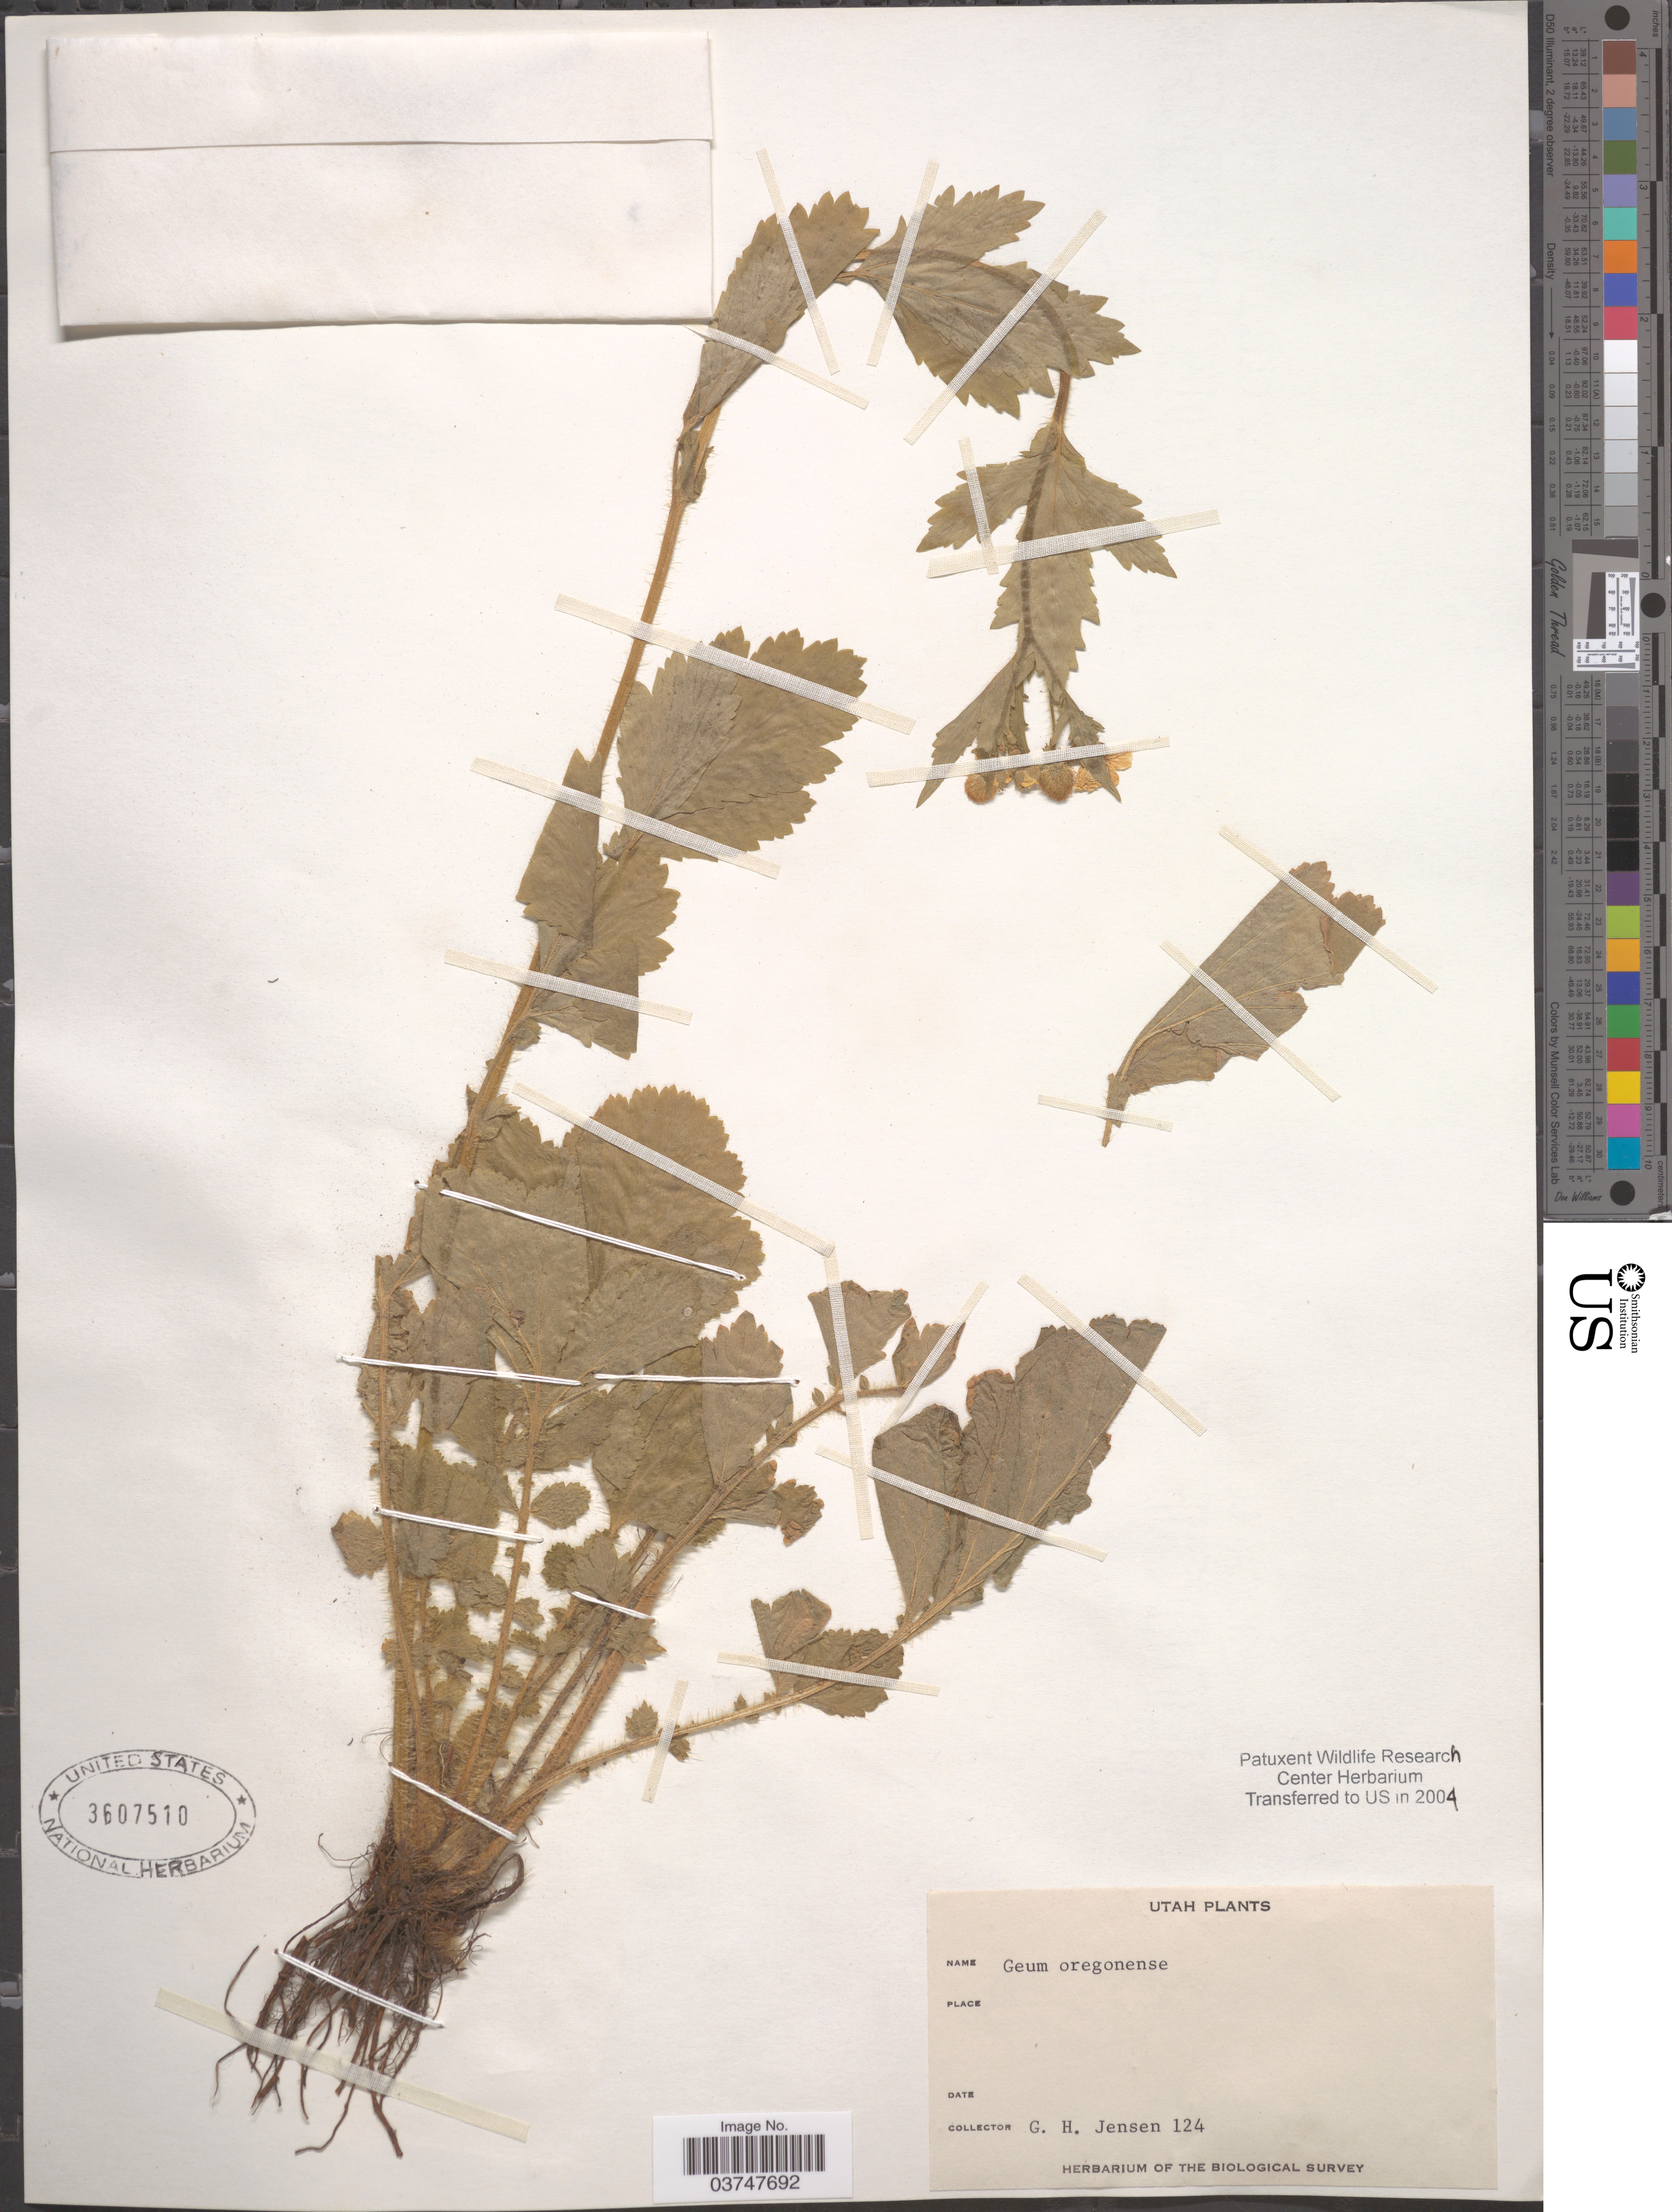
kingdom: Plantae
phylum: Tracheophyta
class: Magnoliopsida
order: Rosales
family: Rosaceae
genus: Geum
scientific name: Geum oregonense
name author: Rydb.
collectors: G. H. Jensen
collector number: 124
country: United States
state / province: Utah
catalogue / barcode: US 3607510